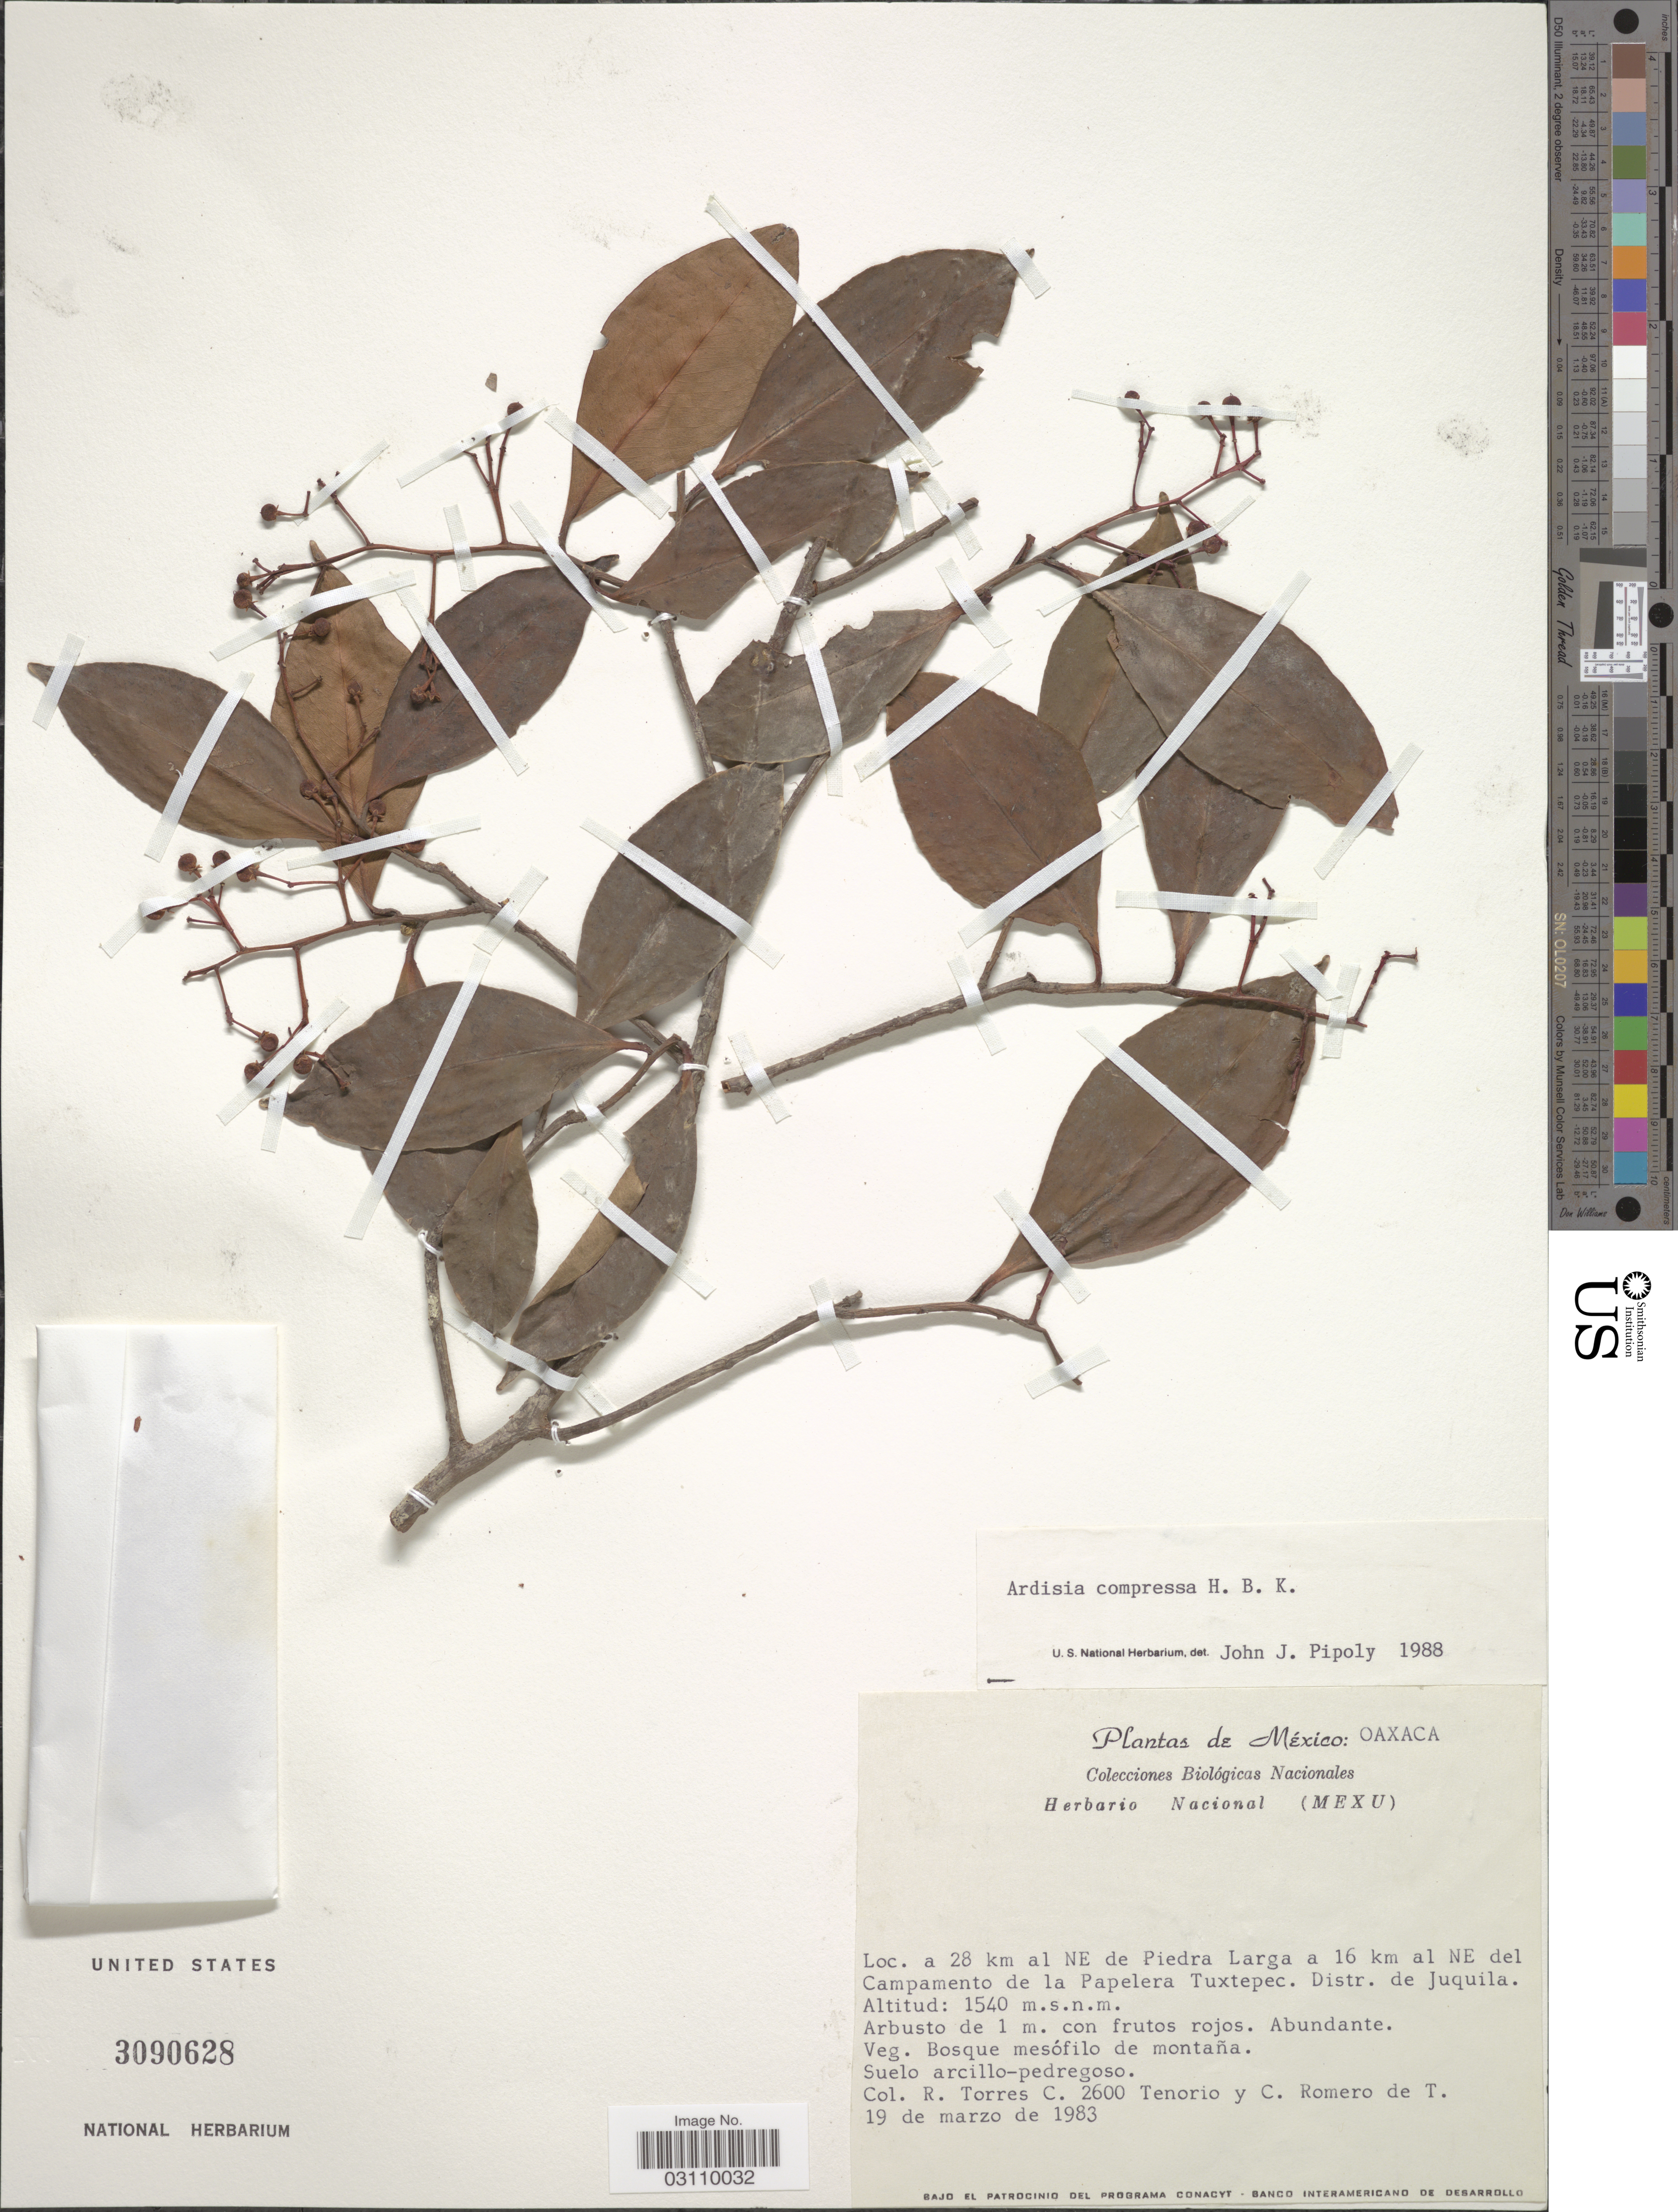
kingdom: Plantae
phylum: Tracheophyta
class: Magnoliopsida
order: Ericales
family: Primulaceae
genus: Ardisia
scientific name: Ardisia compressa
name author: Kunth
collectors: R. Torres C., -. Tenorio & C. Romero de T.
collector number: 2600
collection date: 1983-03-19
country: Mexico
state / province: Oaxaca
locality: A 28 km al NE de Piedra Larga a 16 km al NE del Campamento de la Papelera Tuxtepec. Distr. de Juquila.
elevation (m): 1540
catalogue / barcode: US 3090628